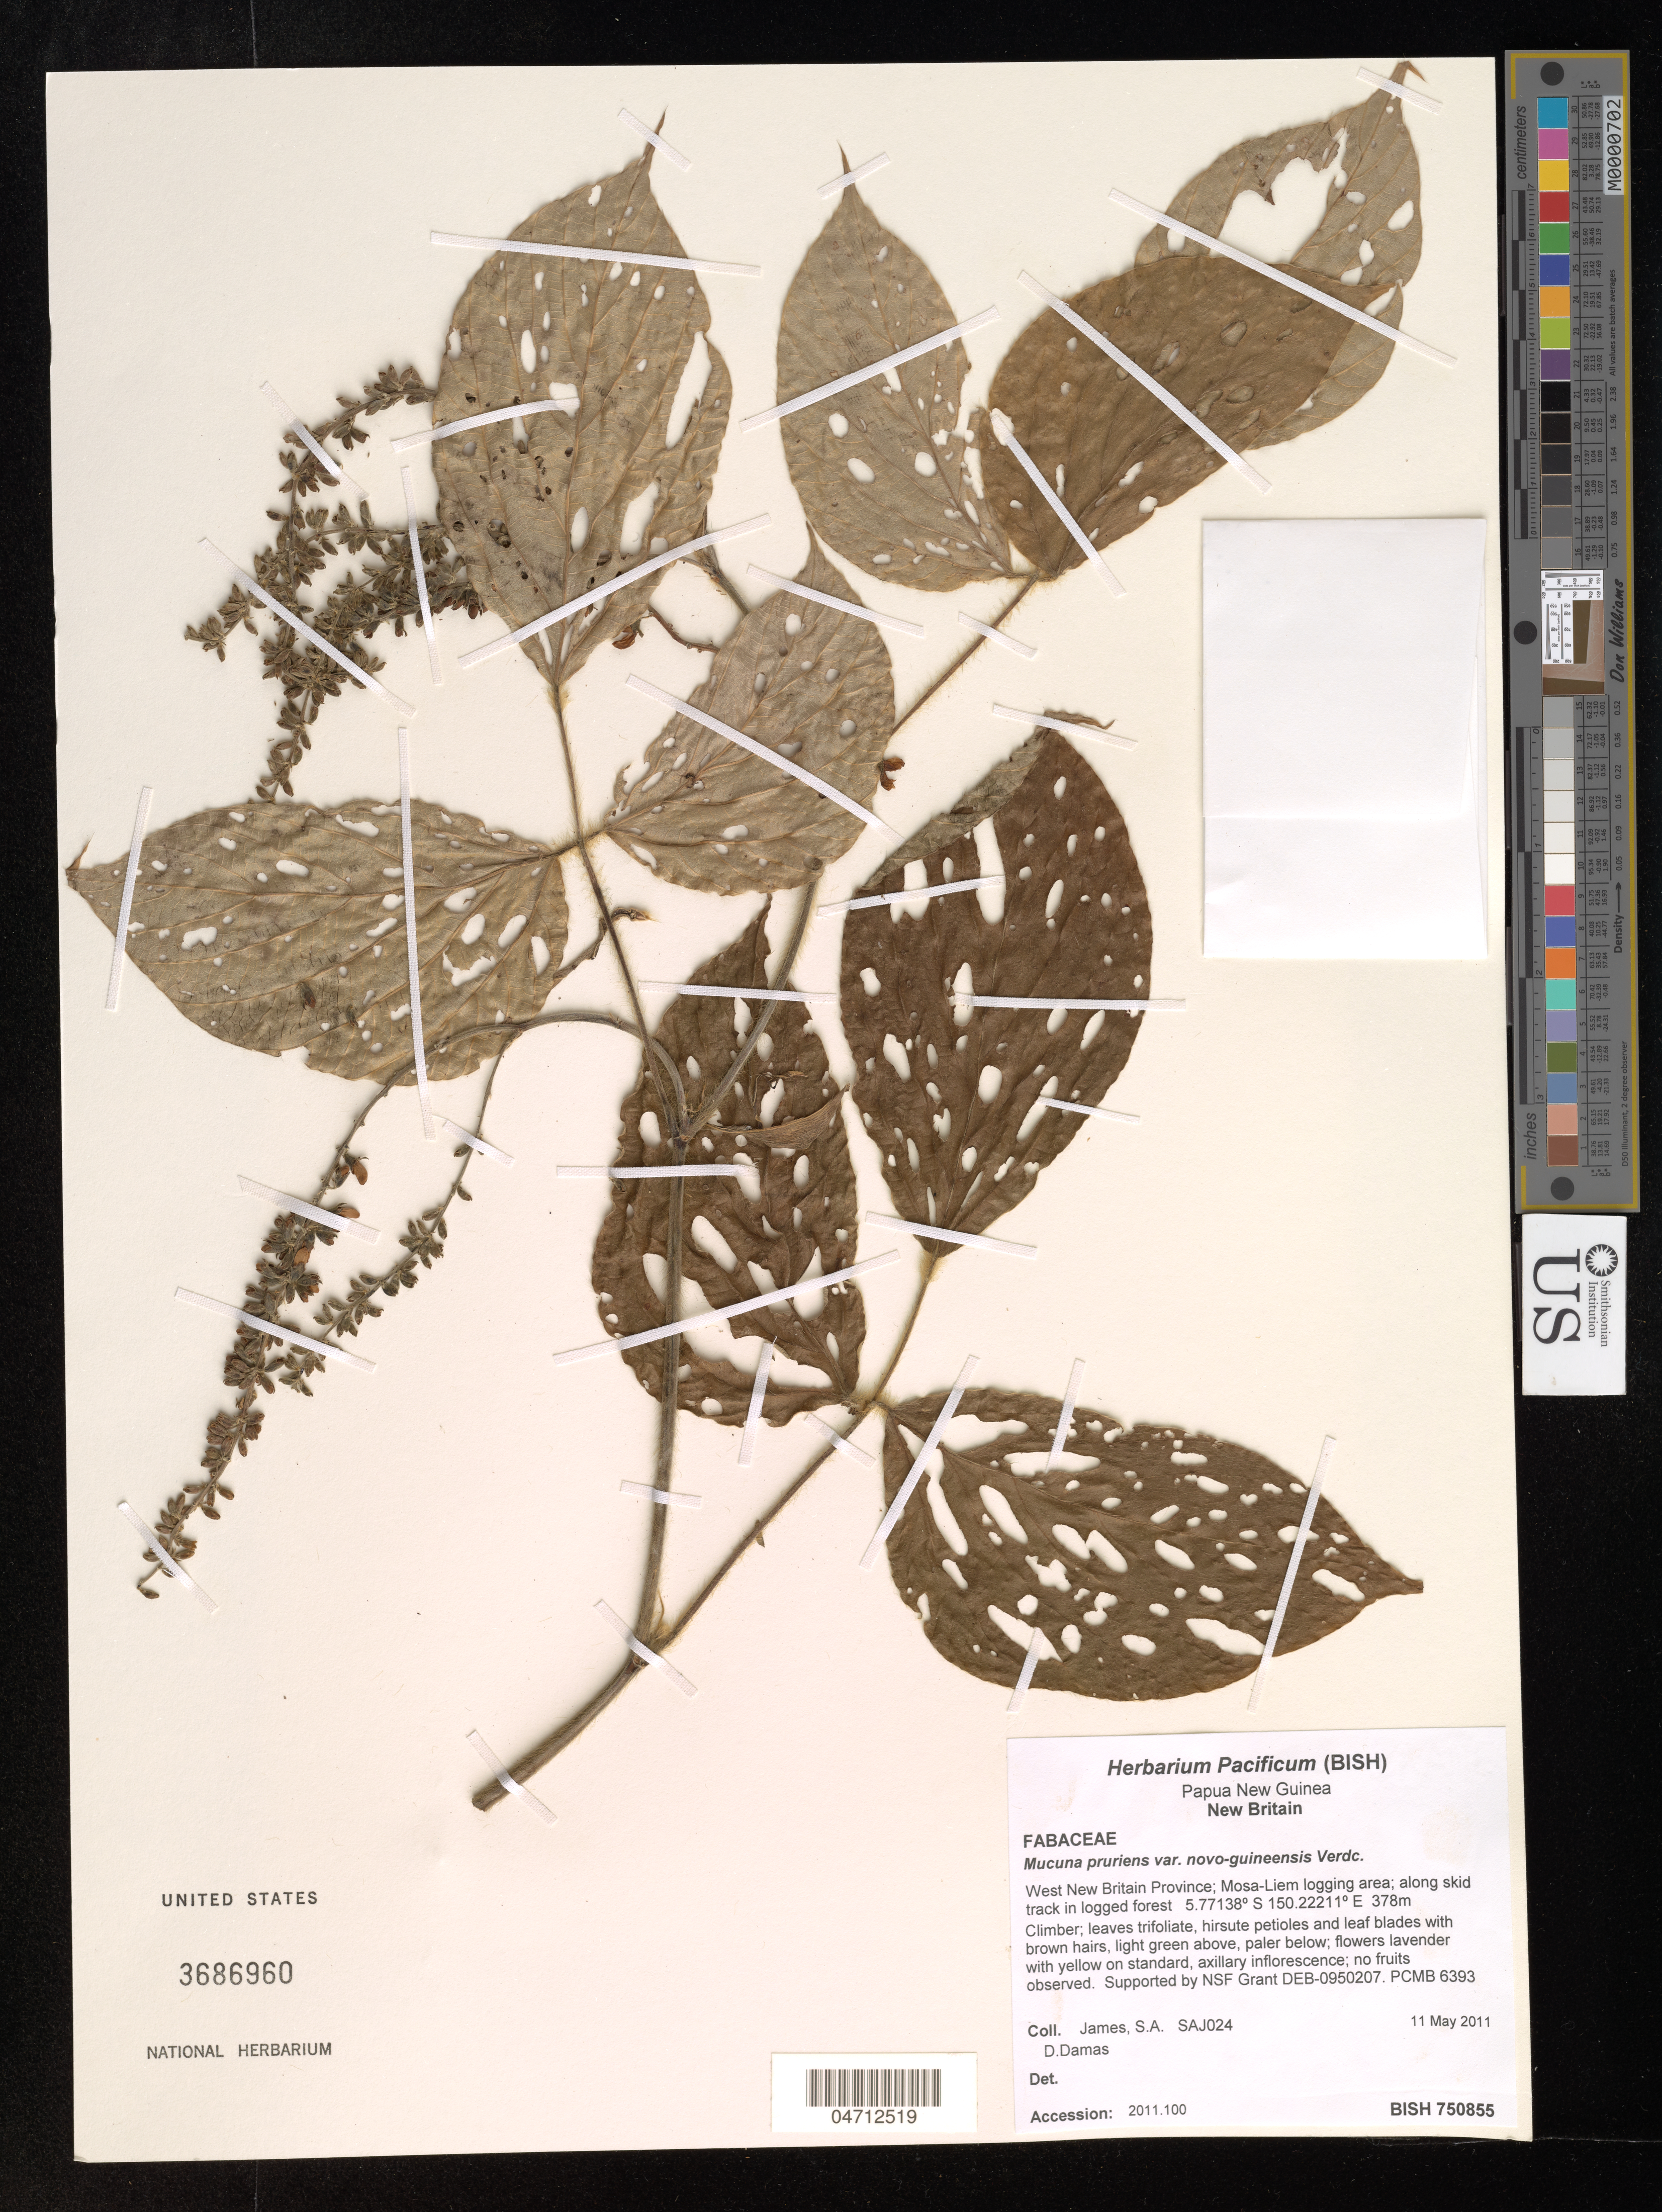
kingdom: Plantae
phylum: Tracheophyta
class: Magnoliopsida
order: Fabales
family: Fabaceae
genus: Mucuna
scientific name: Mucuna pruriens var. novo-guineensis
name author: Verdc.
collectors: S. James & D. Damas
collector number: SAJ024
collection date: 2011-05-11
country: Papua New Guinea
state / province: West New Britain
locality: Mosa-Liem logging area; along skid track in logged forest.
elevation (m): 378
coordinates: S, E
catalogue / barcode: US 3686960